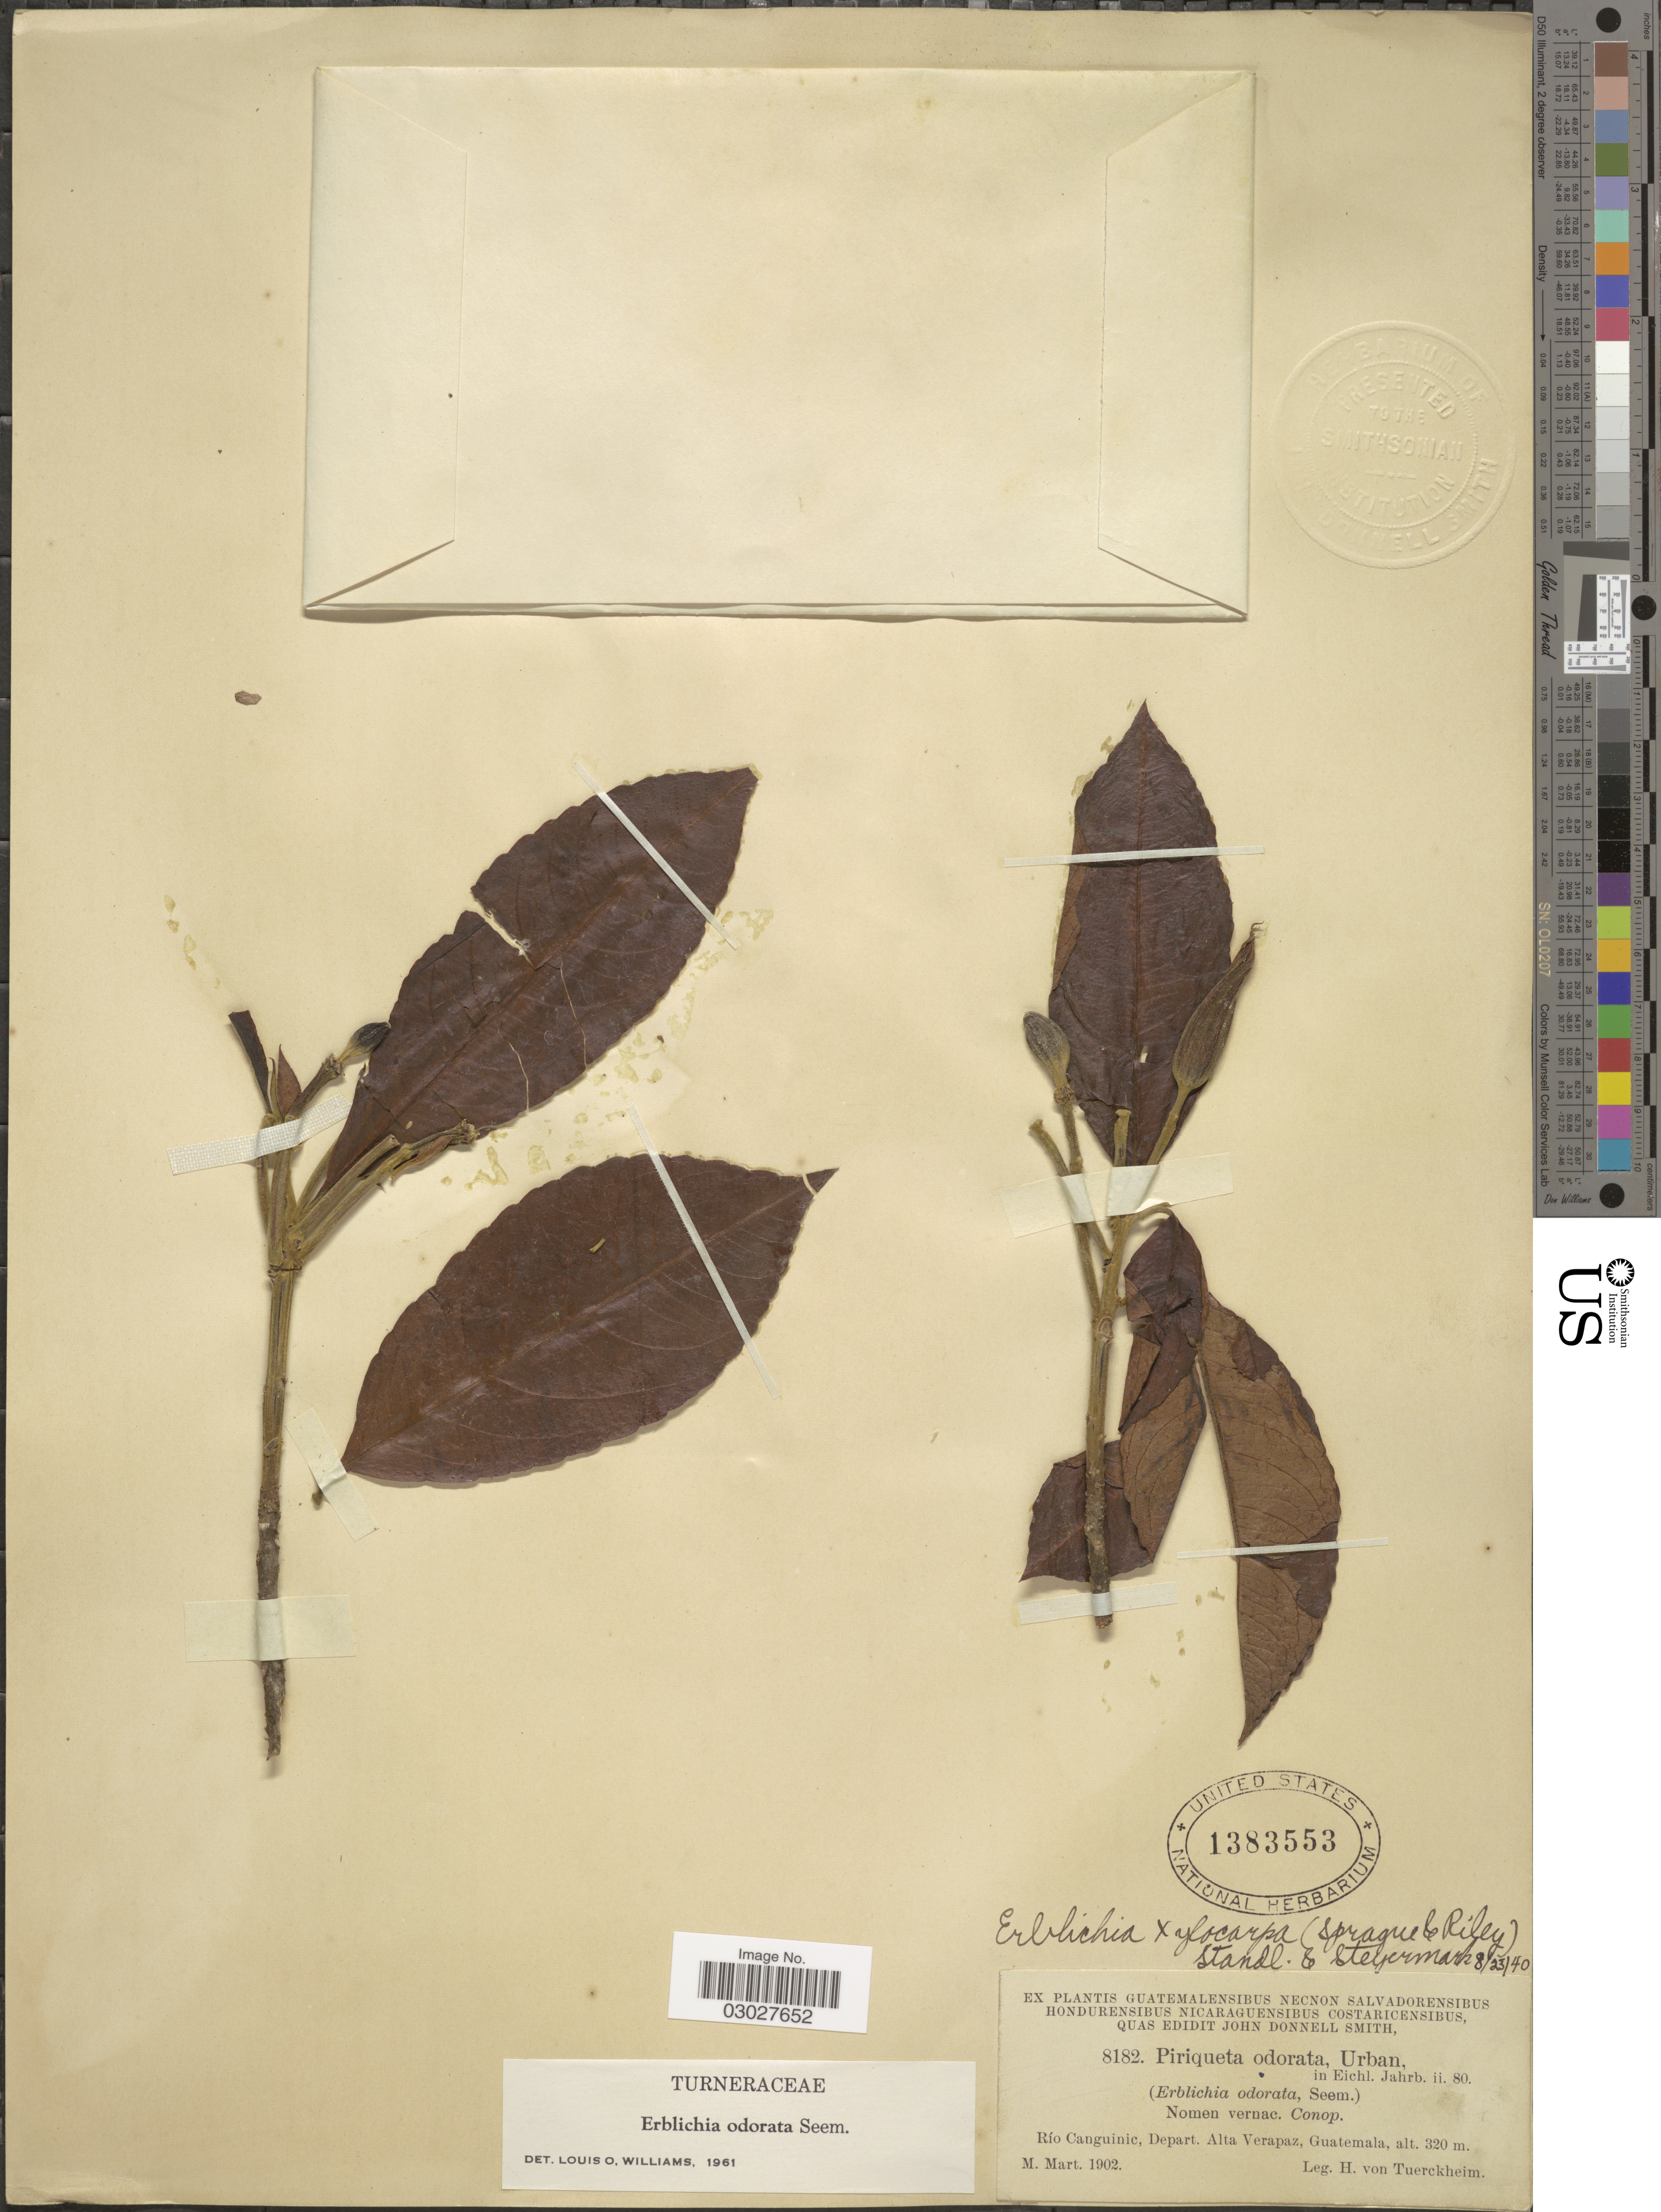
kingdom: Plantae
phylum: Tracheophyta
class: Magnoliopsida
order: Malpighiales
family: Turneraceae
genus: Erblichia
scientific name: Erblichia odorata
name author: Seem.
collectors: H. von Tuerckheim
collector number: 8182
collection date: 1902-03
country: Guatemala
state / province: Alta Verapaz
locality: Río Canguinic, Depart. Alta Verapaz.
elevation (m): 320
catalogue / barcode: US 1383553